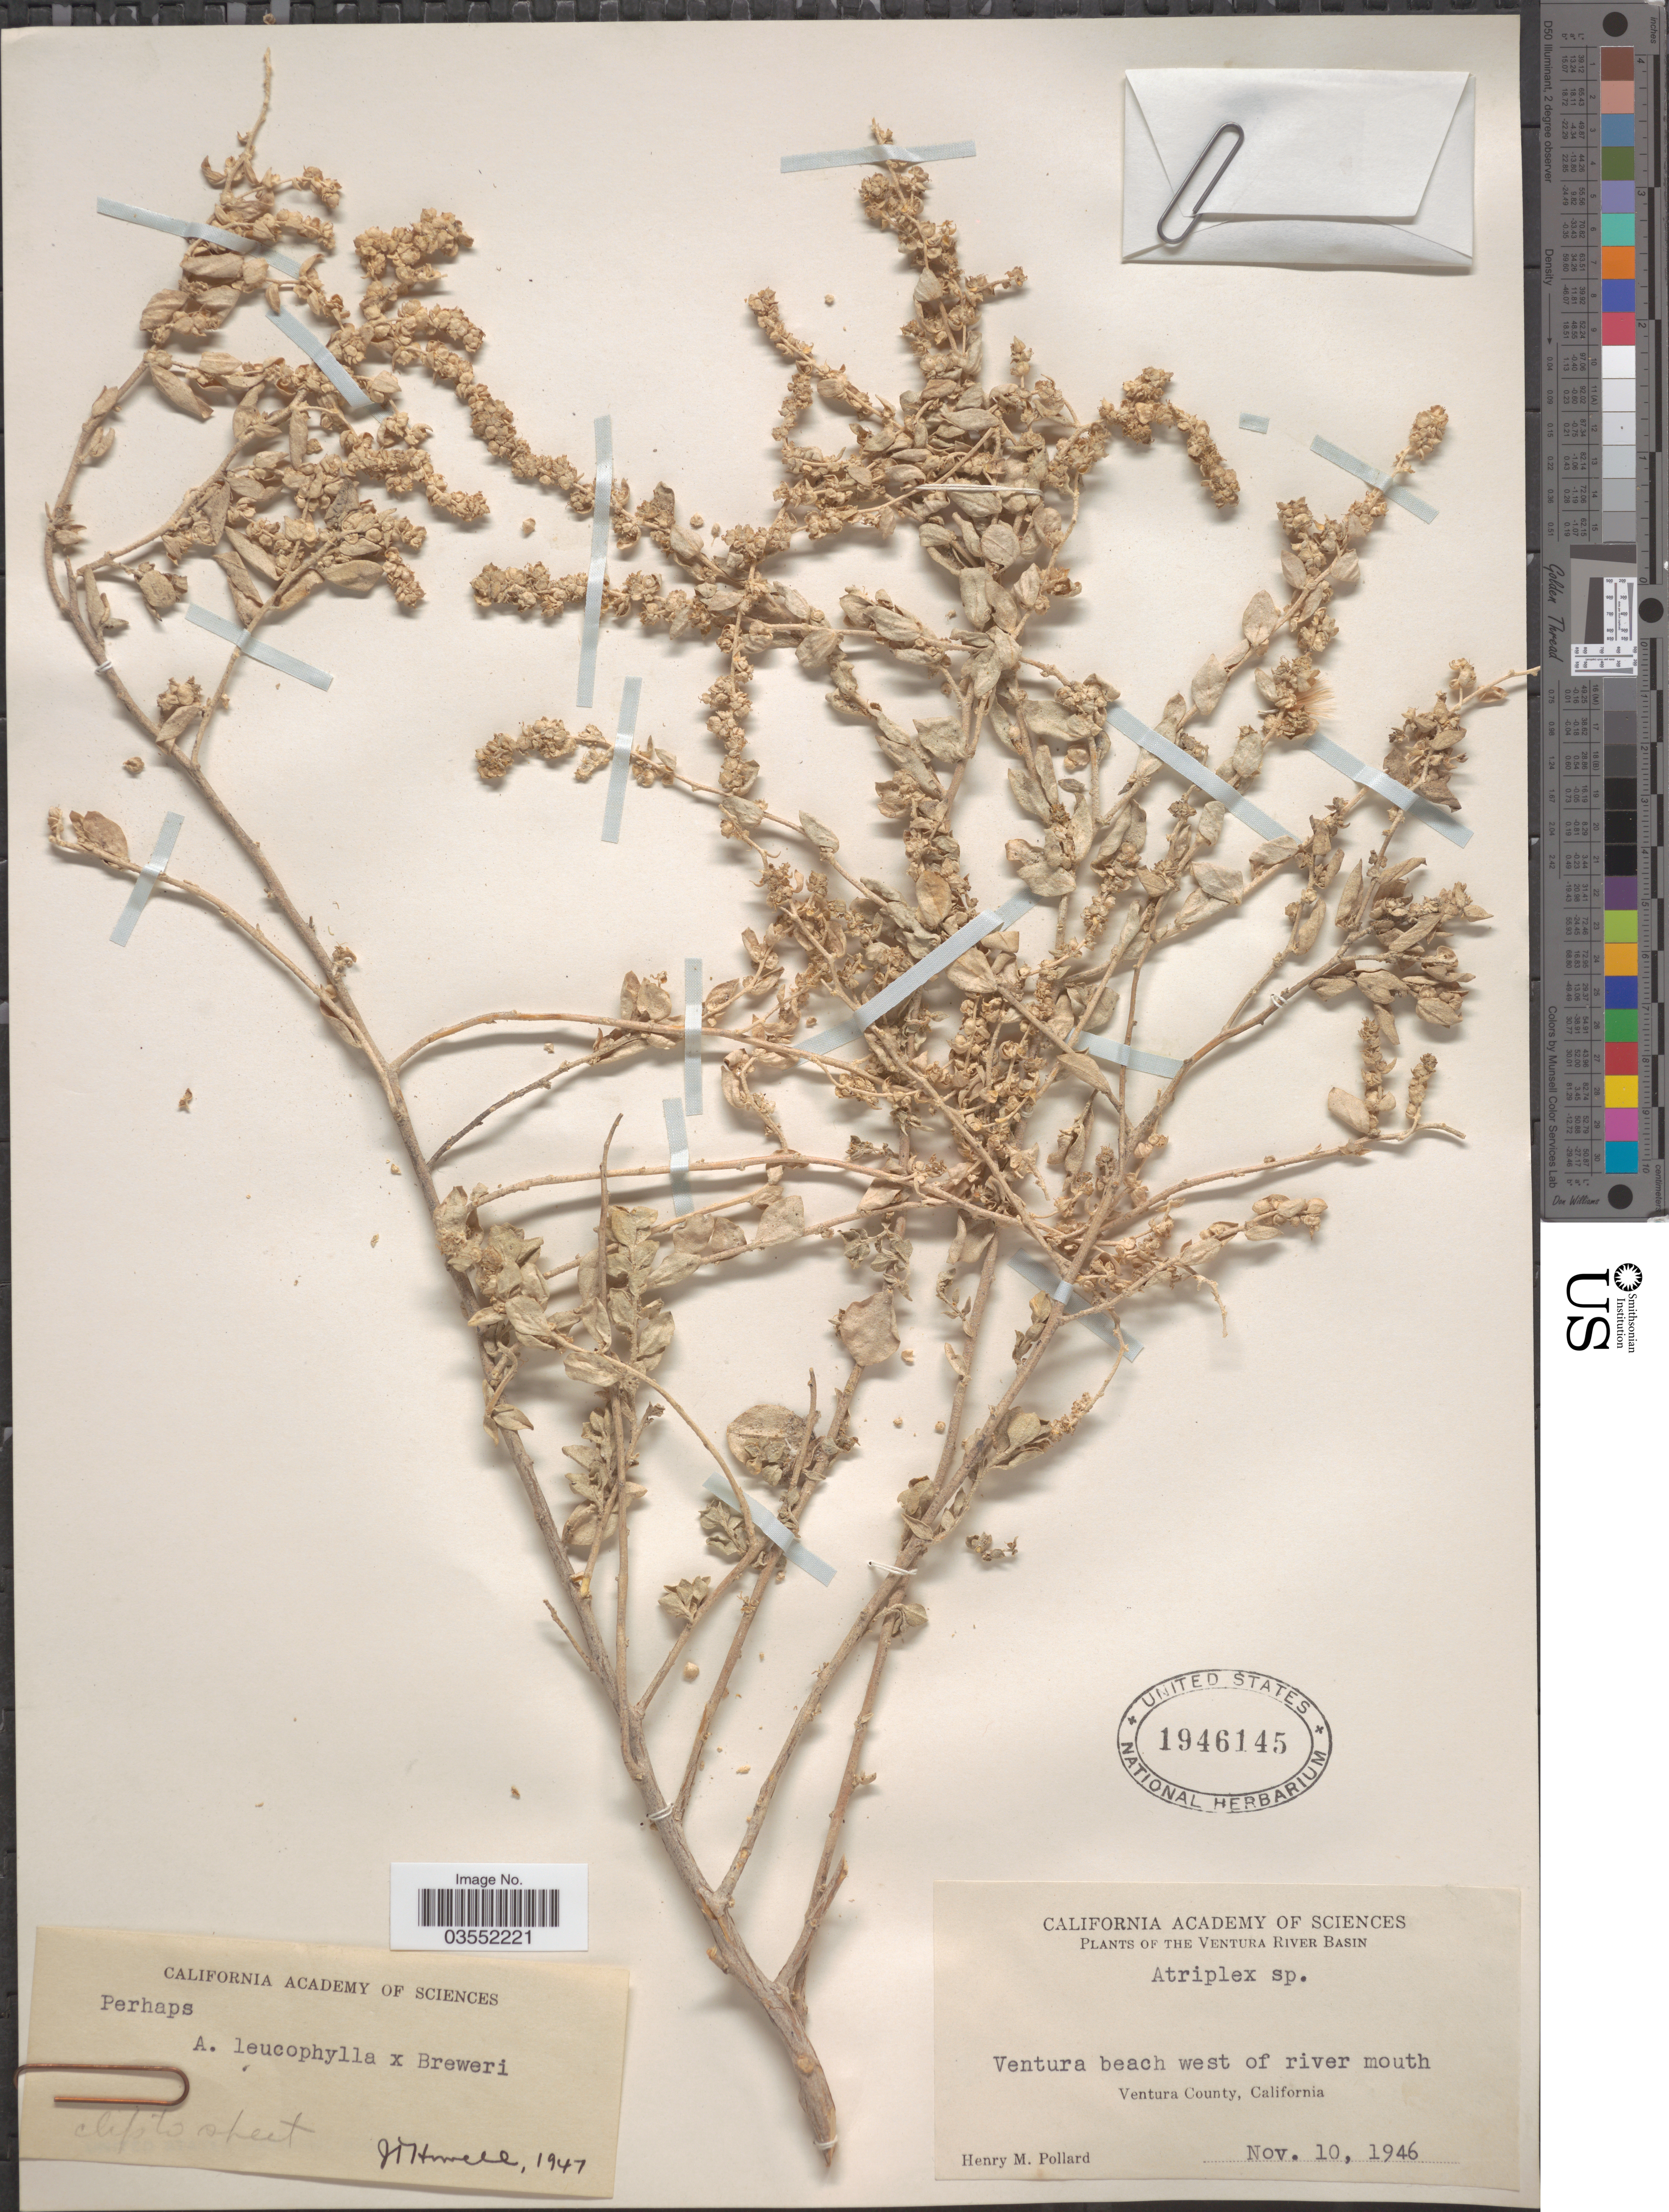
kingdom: Plantae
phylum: Tracheophyta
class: Magnoliopsida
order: Caryophyllales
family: Amaranthaceae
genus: Atriplex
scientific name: Atriplex leucophylla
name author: (Moq.) D. Dietr.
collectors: H. M. Pollard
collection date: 1946-11-10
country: United States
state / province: California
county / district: Ventura Co.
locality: The Ventura River Basin. Ventura beach west of river mouth.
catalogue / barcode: US 1946145